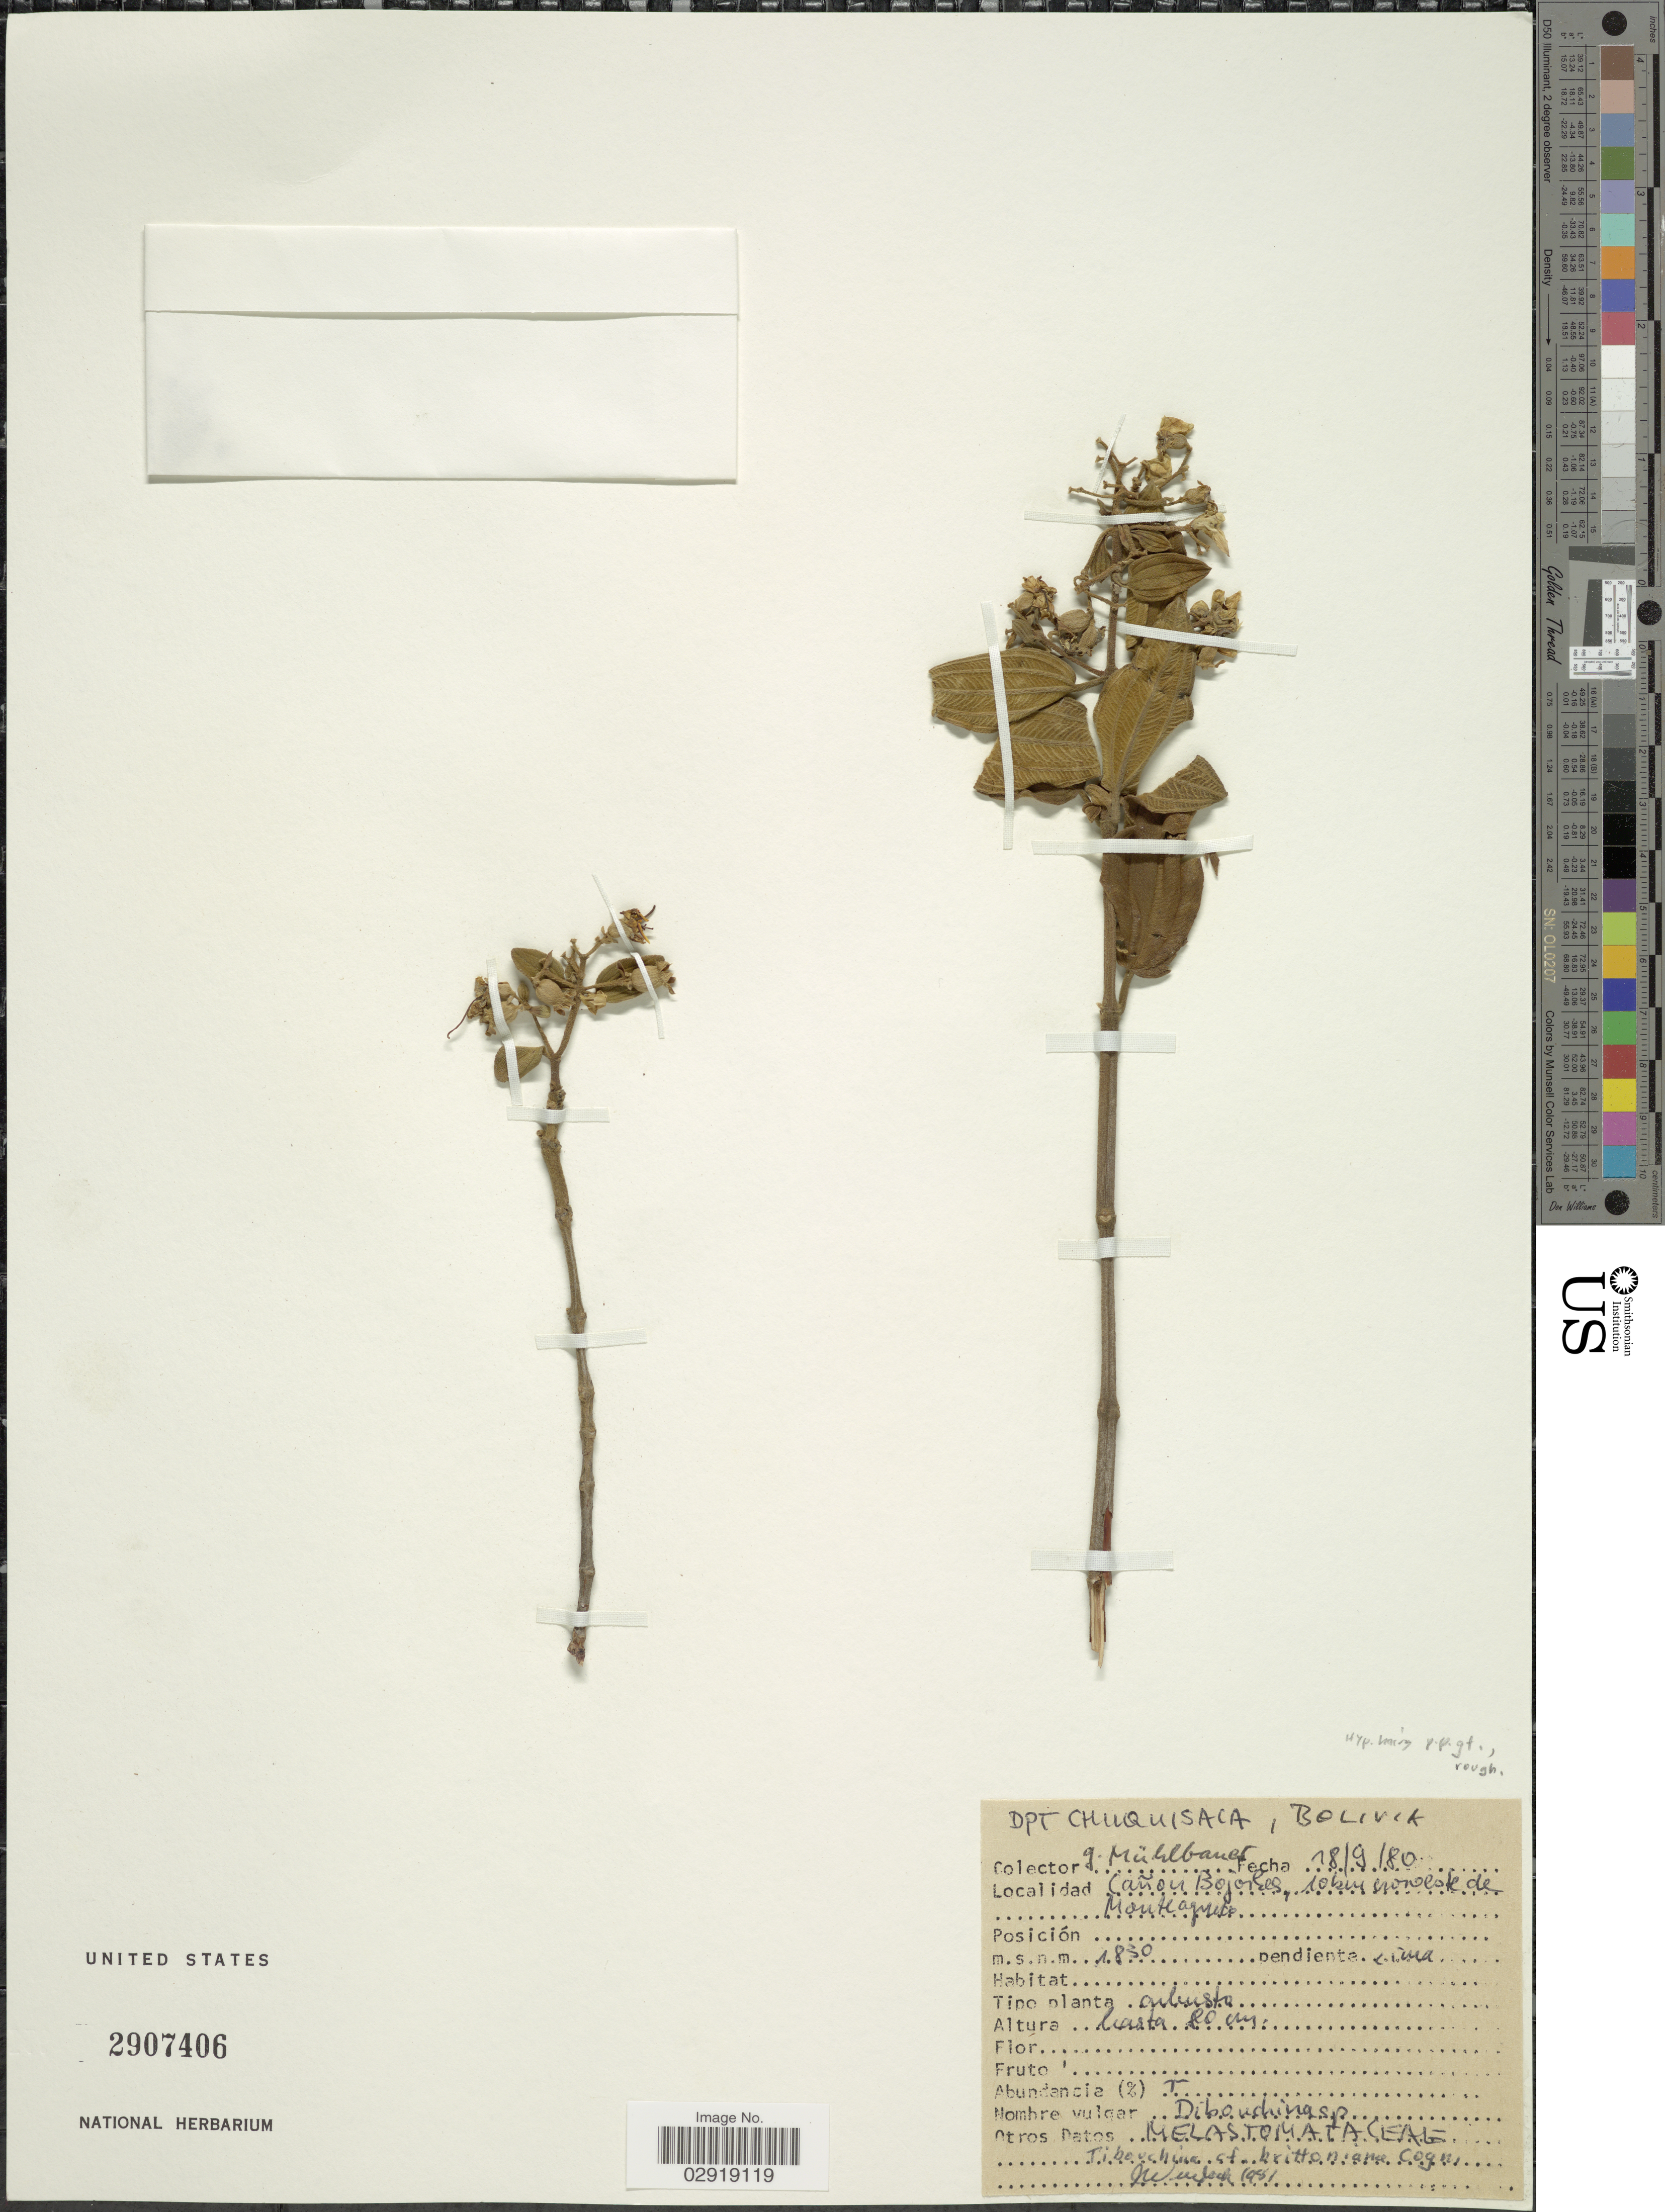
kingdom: Plantae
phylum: Tracheophyta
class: Magnoliopsida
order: Myrtales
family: Melastomataceae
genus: Chaetogastra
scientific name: Chaetogastra sp.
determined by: Michelangeli, F. A.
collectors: G. Muhlbauer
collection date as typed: Transcribed d/m/y: 18/9/80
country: Bolivia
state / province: Chuquisaca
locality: Dpt Chuquisaca, Bolivia. Cañon Bojoiles, tobu [interpreted] noroeste de Montenegro.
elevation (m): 1830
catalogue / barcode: US 2907406